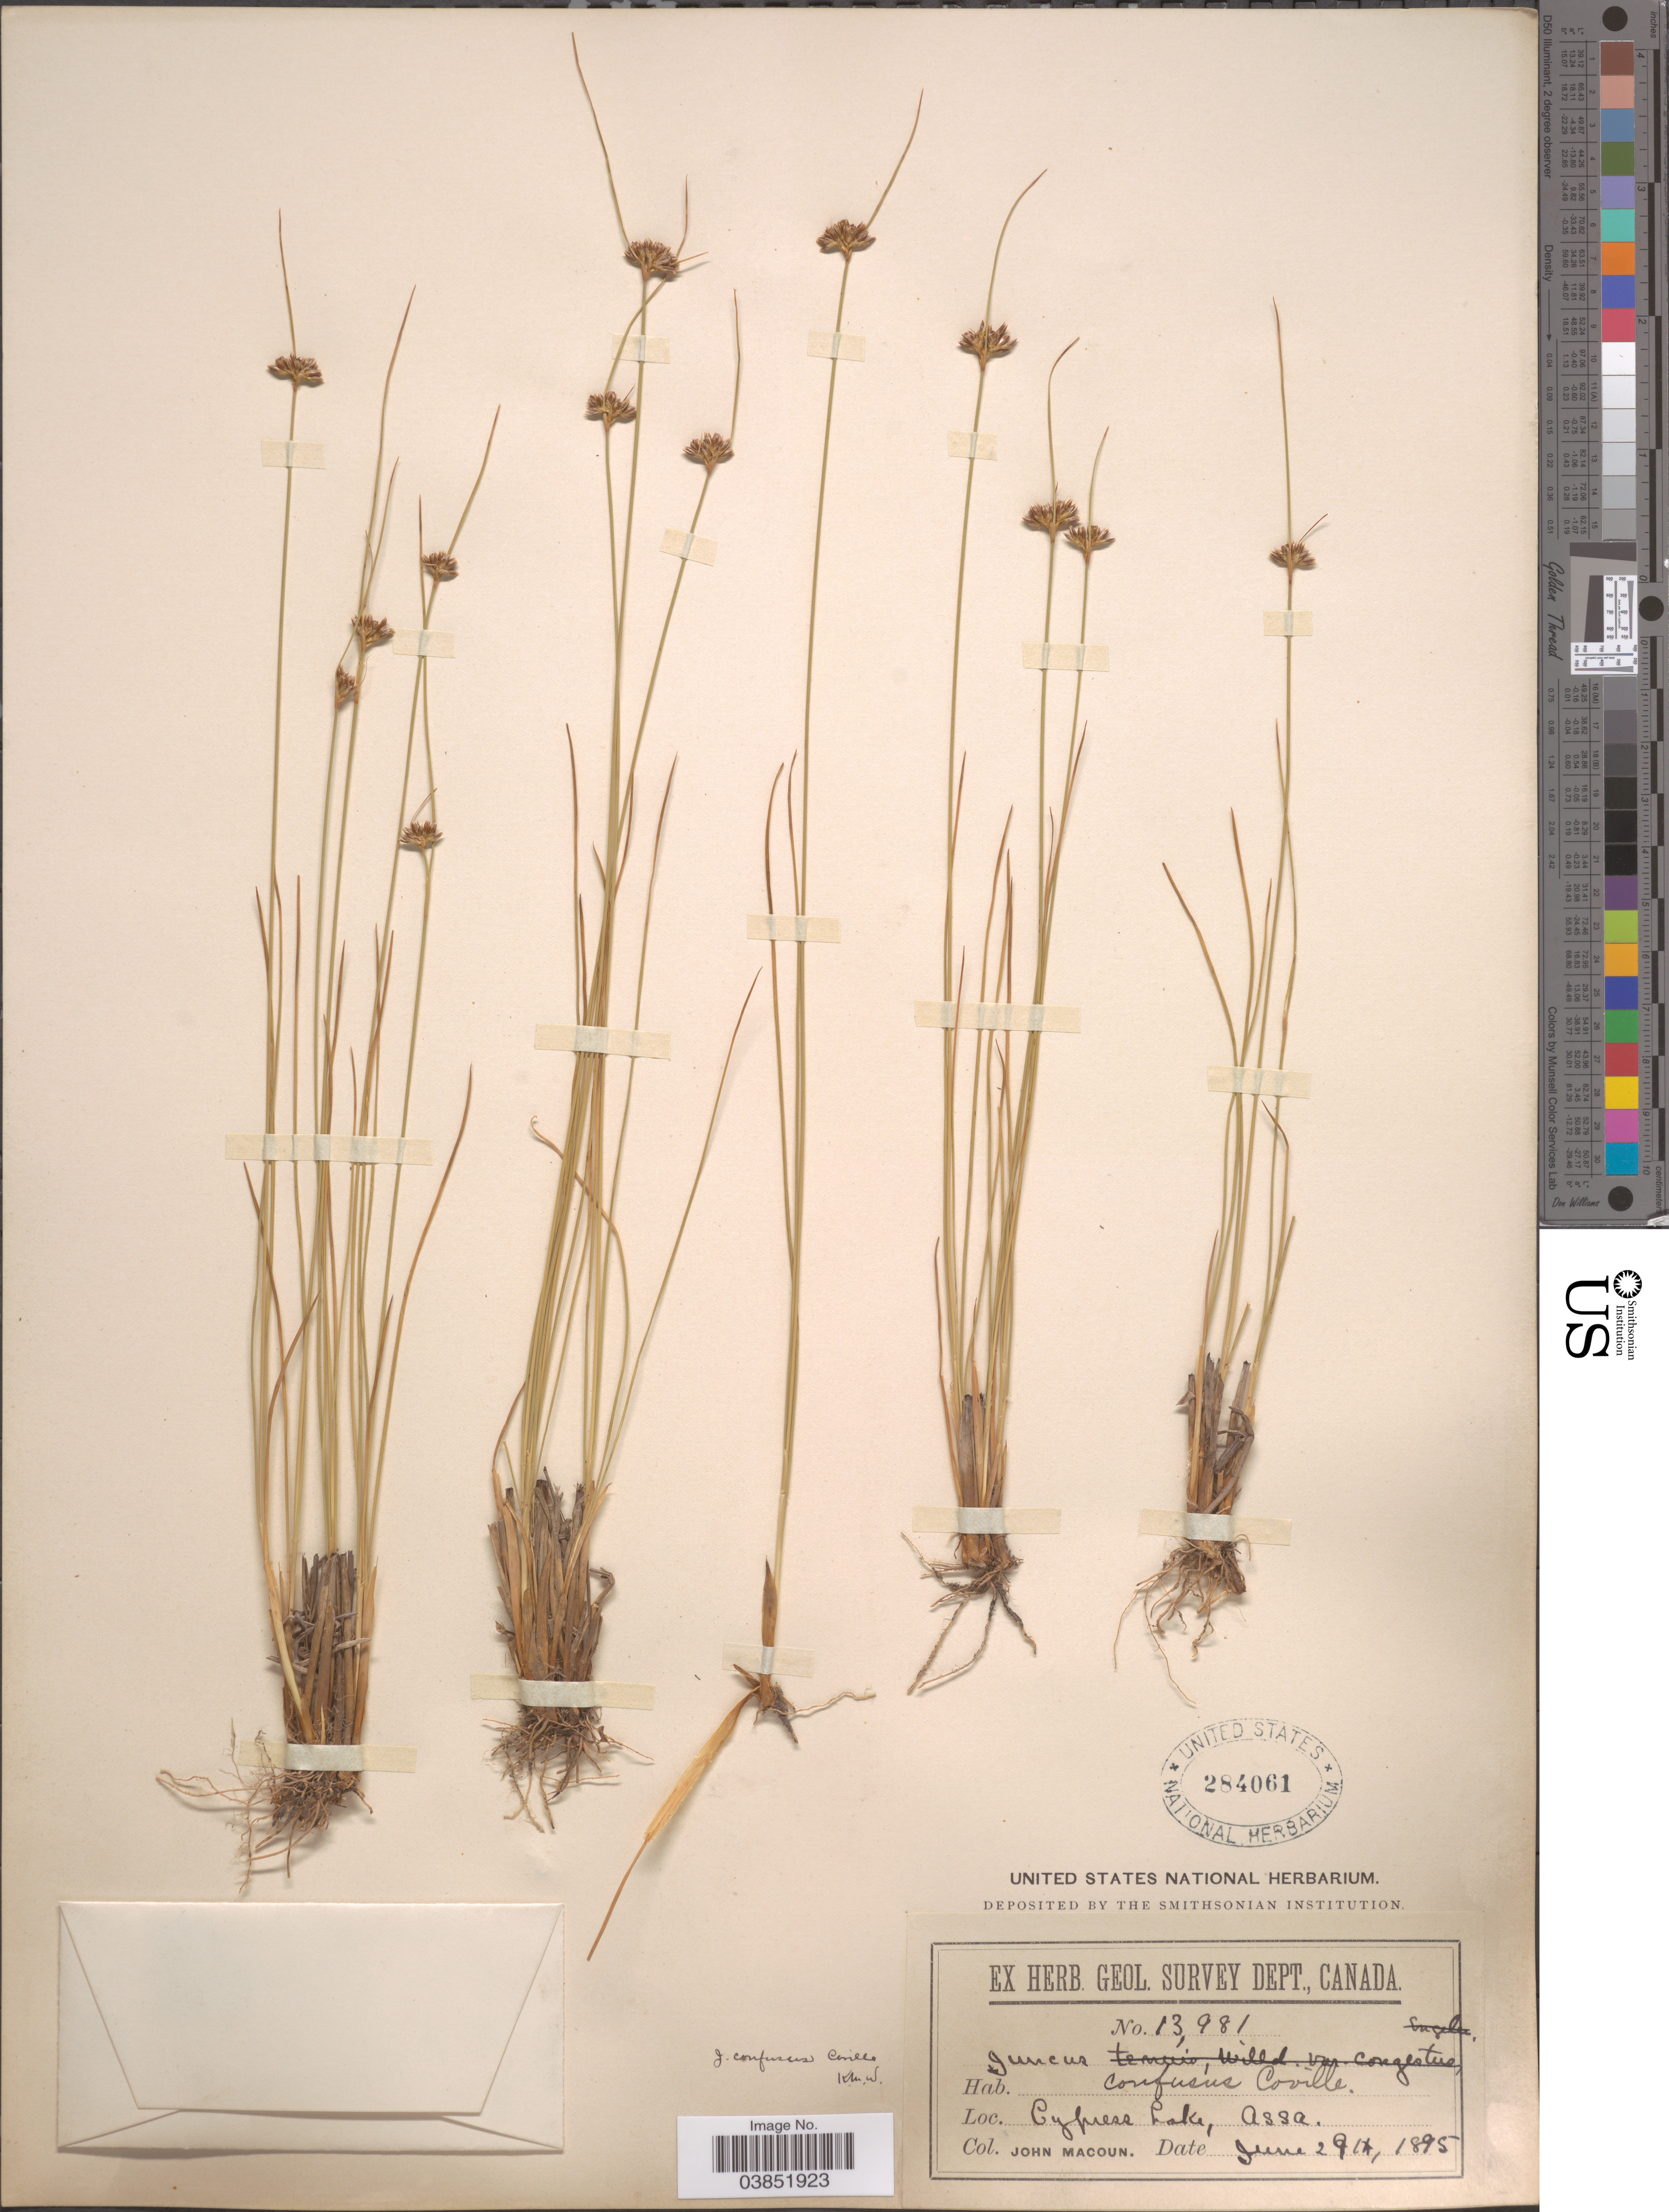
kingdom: Plantae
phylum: Tracheophyta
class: Liliopsida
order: Poales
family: Juncaceae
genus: Juncus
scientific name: Juncus confusus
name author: Coville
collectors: J. Macoun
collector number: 13981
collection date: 1895-06-29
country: Canada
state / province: Saskatchewan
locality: Cypress Lake, Assa.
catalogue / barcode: US 284061